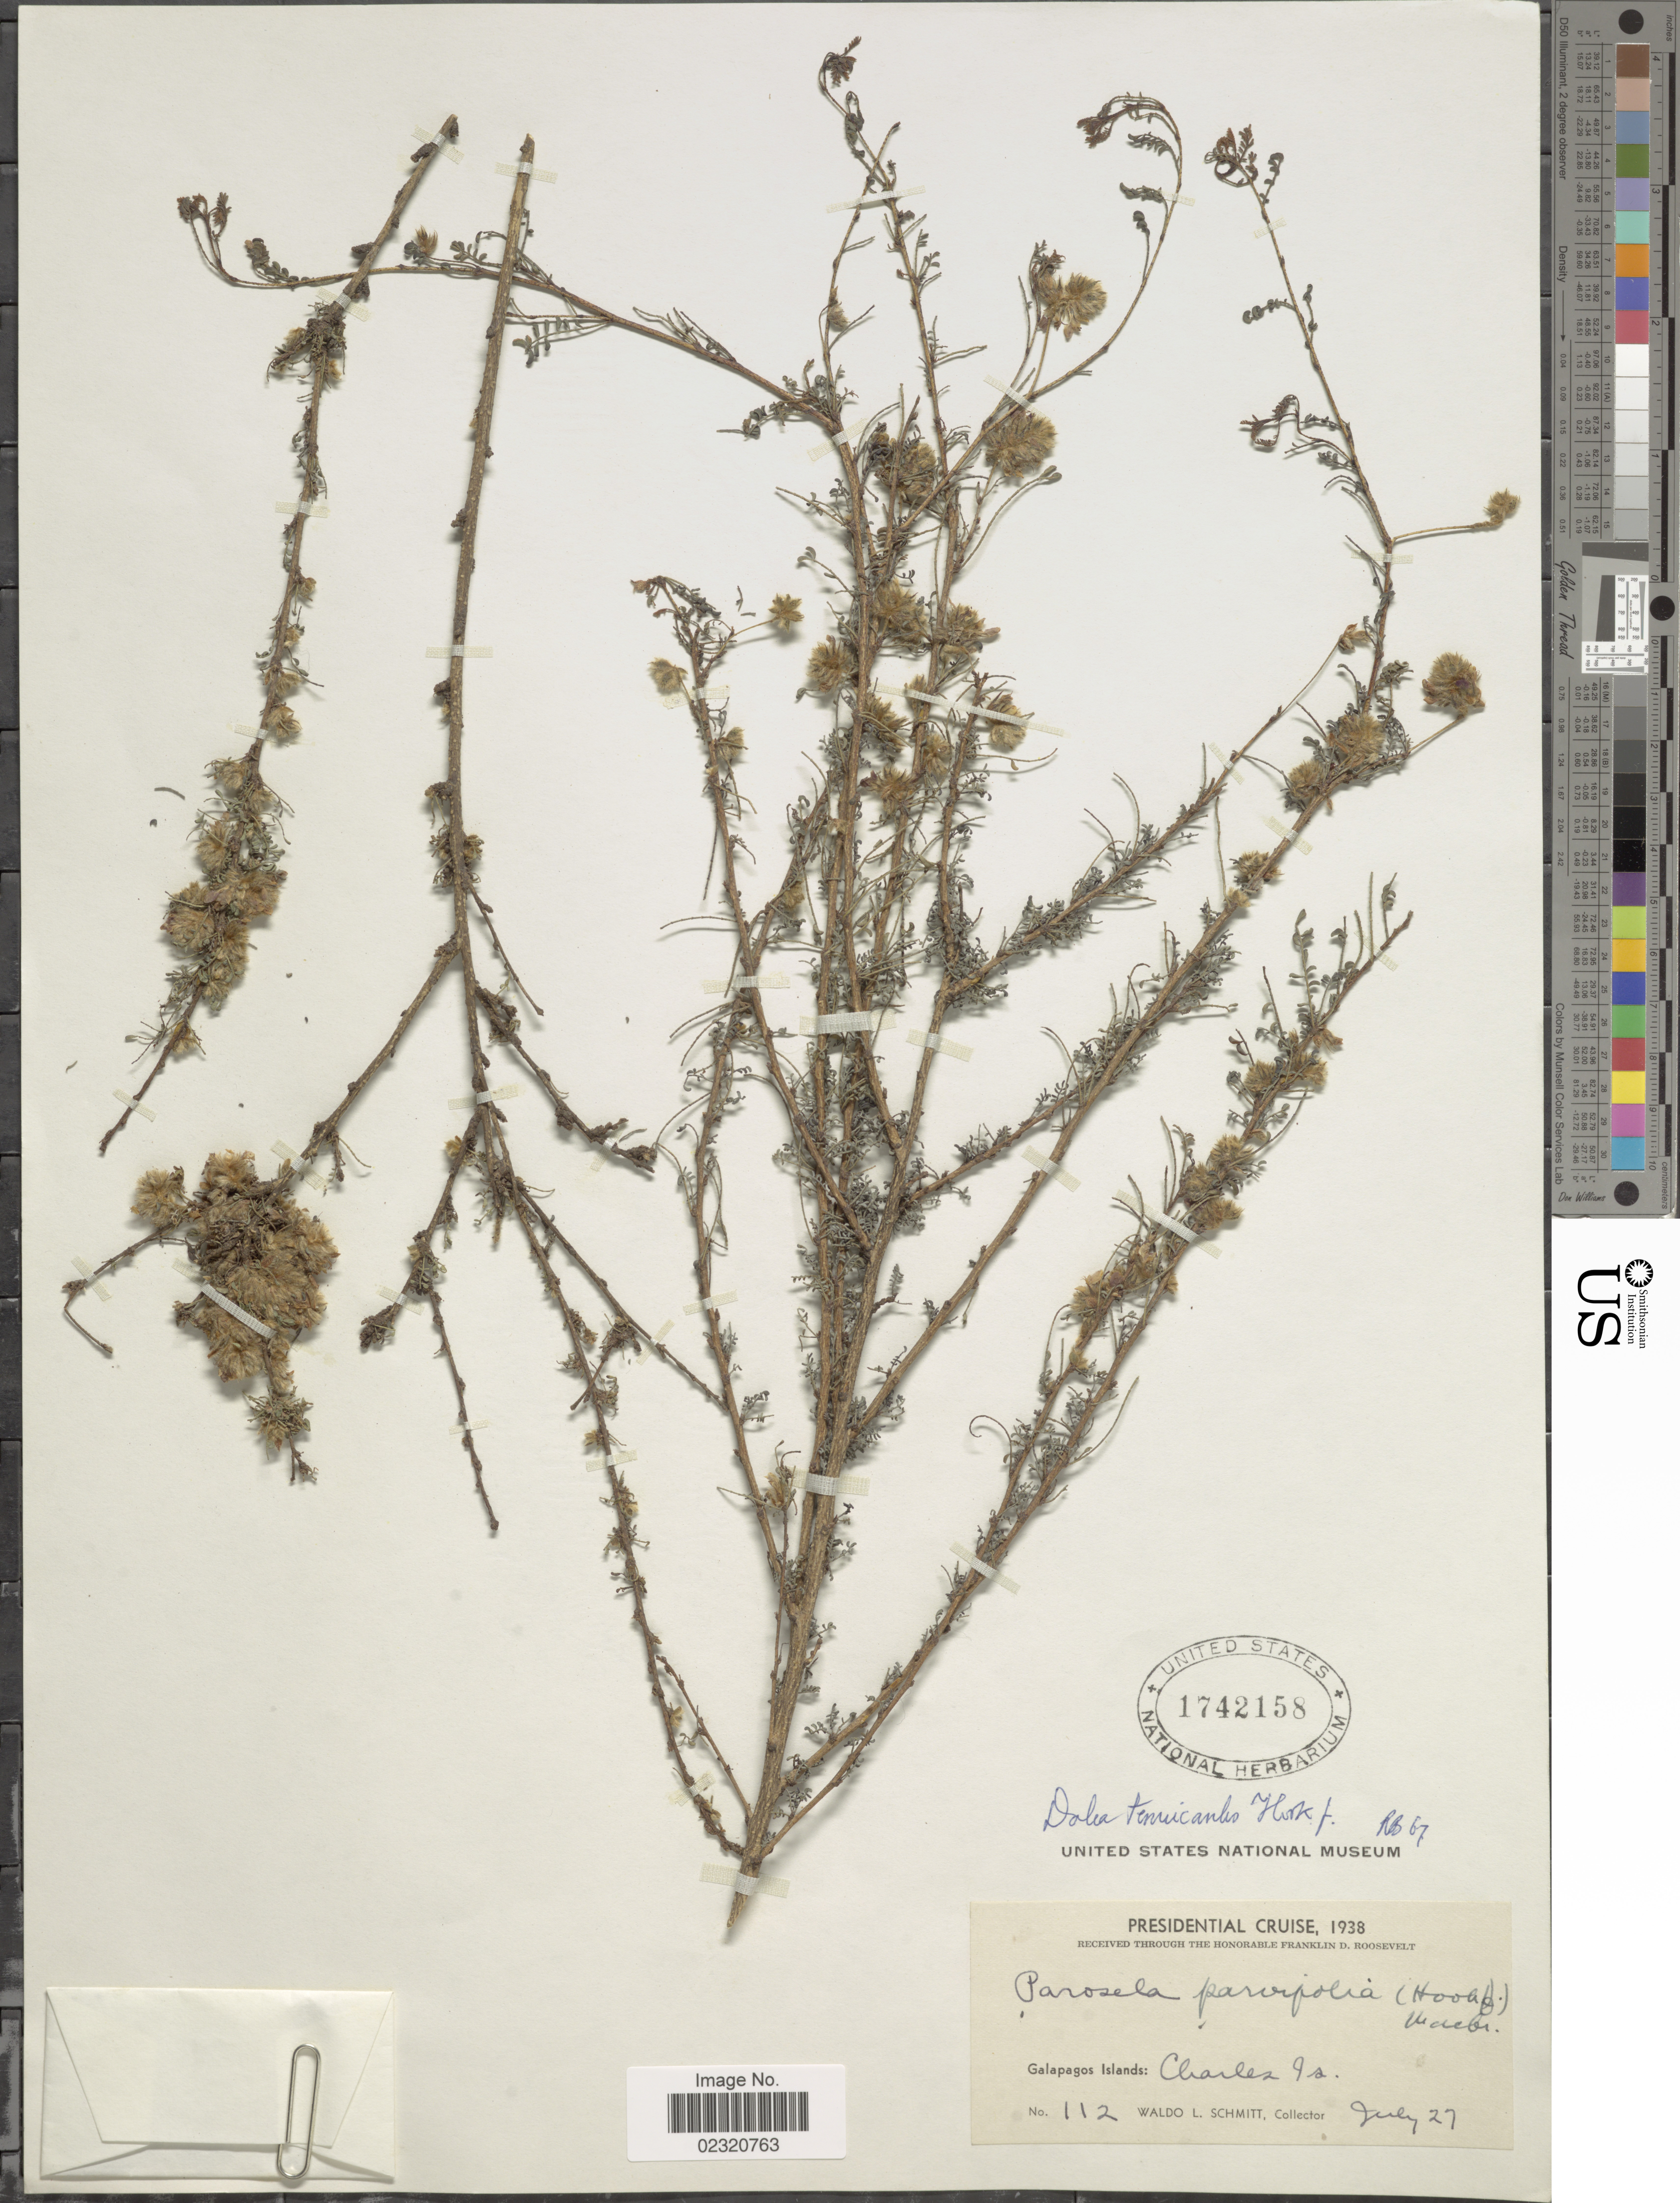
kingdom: Plantae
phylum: Tracheophyta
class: Magnoliopsida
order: Fabales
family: Fabaceae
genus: Dalea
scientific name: Dalea tenuicaulis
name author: Hook. f.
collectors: W. L. Schmitt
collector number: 112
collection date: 1938-07-27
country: Ecuador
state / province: Colón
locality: Galapagos Islands, Charles Is.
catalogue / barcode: US 1742158